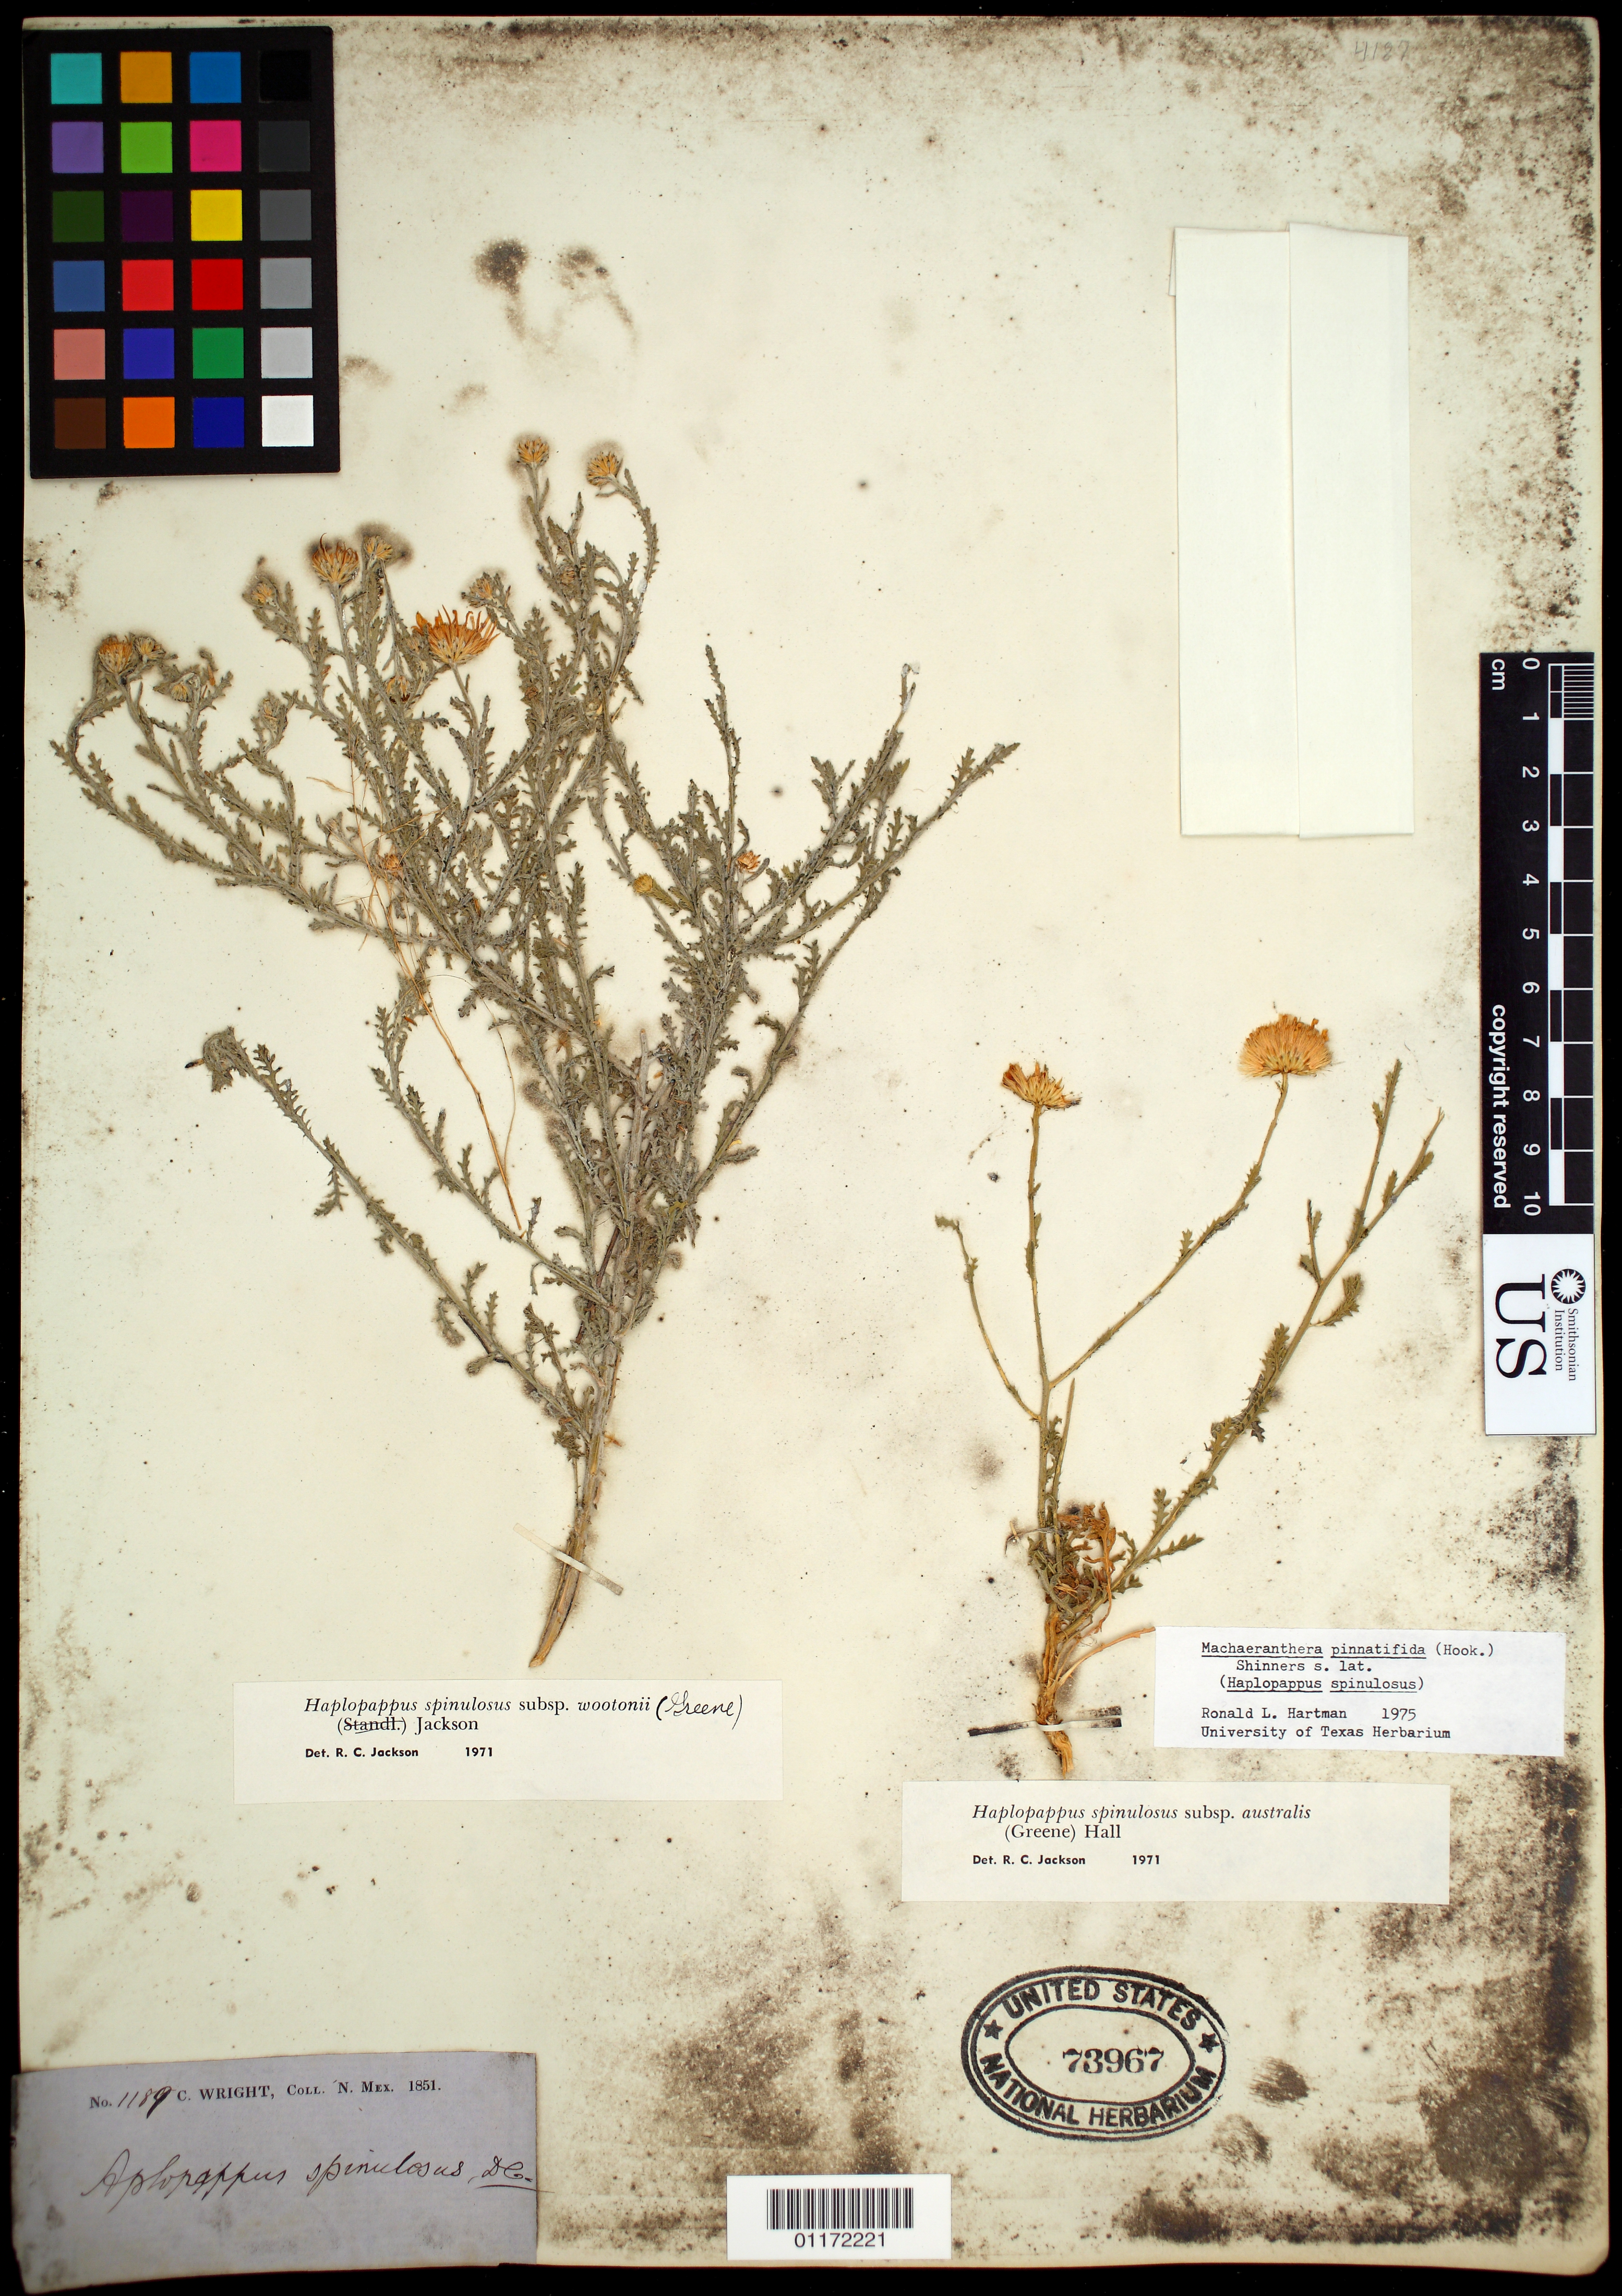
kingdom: Plantae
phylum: Tracheophyta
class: Magnoliopsida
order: Asterales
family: Asteraceae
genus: Machaeranthera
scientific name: Machaeranthera pinnatifida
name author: (Hook.) Shinners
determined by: Hartman, R. L.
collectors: C. Wright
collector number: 1189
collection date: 1851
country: United States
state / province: New Mexico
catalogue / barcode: US 73967